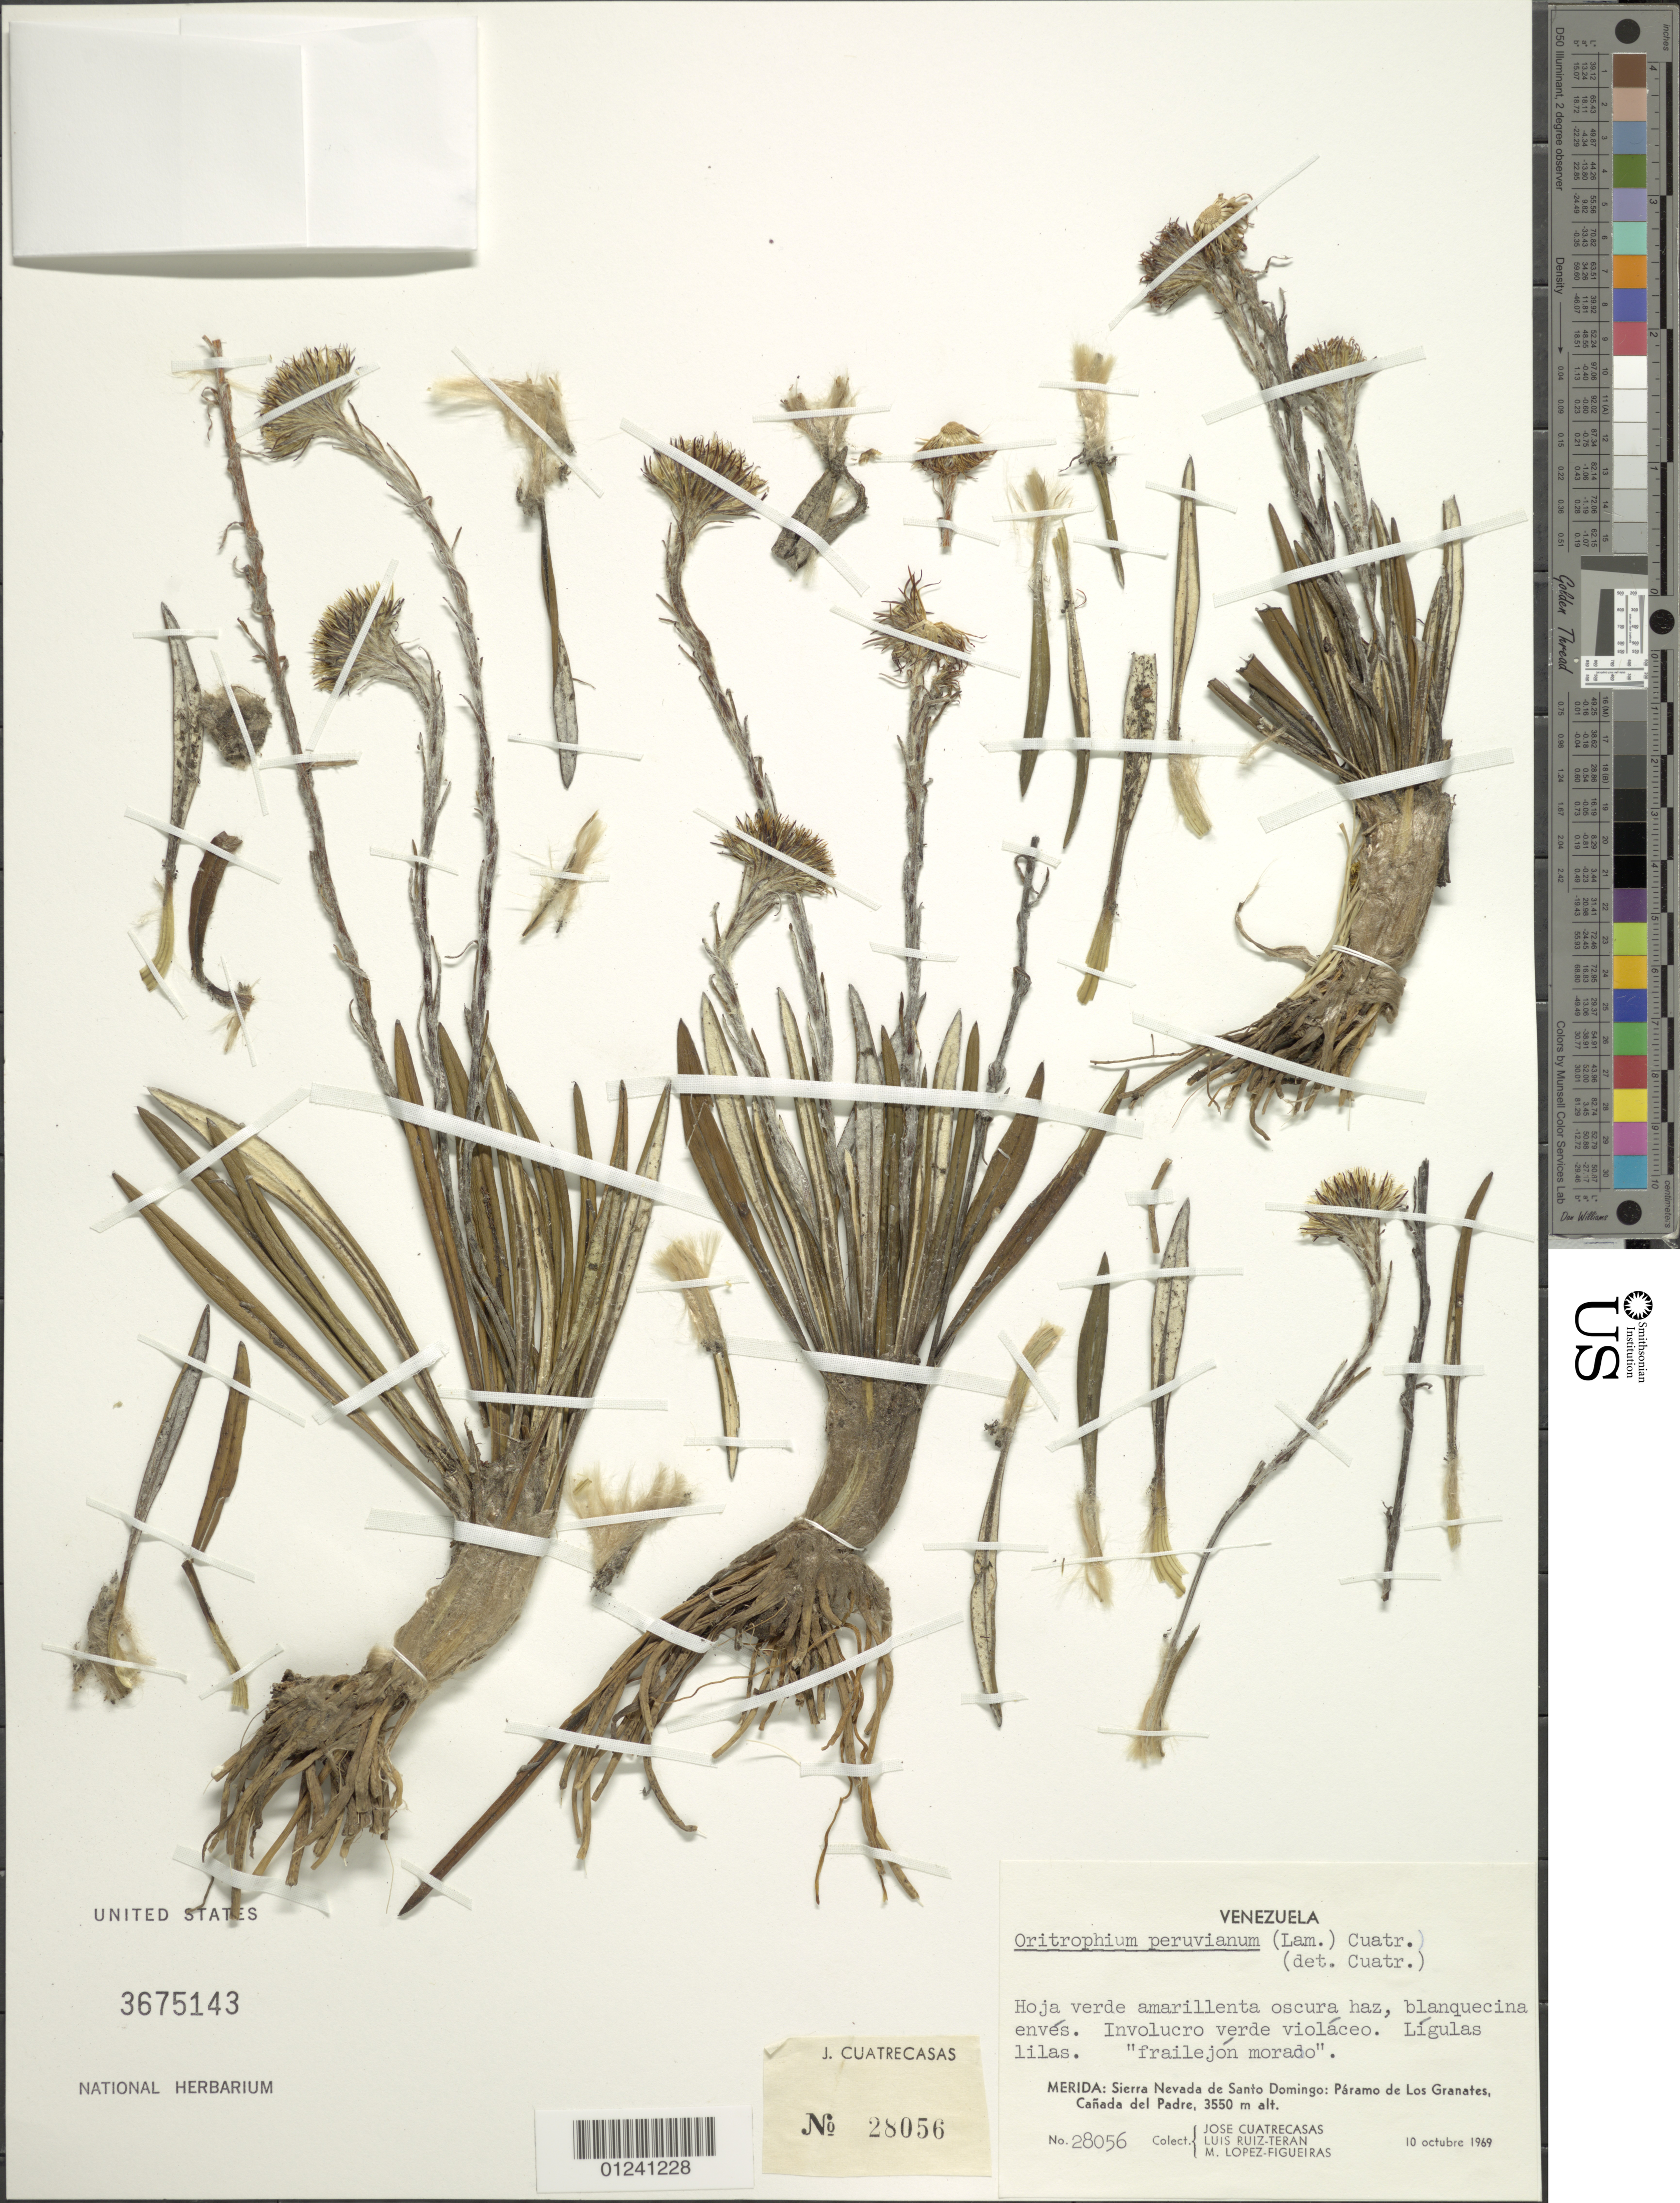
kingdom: Plantae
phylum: Tracheophyta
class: Magnoliopsida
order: Asterales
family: Asteraceae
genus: Oritrophium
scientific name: Oritrophium peruvianum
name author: (Lam.) Cuatrec.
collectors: J. Cuatrecasas, L. E. Ruíz-Terán & M. López Figueiras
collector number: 28056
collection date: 1969-10-10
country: Venezuela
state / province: Mérida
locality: Sierra Nevada de Santo Domingo: Paramo de Los Granates, Canada del Padre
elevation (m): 3550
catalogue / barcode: US 3675143